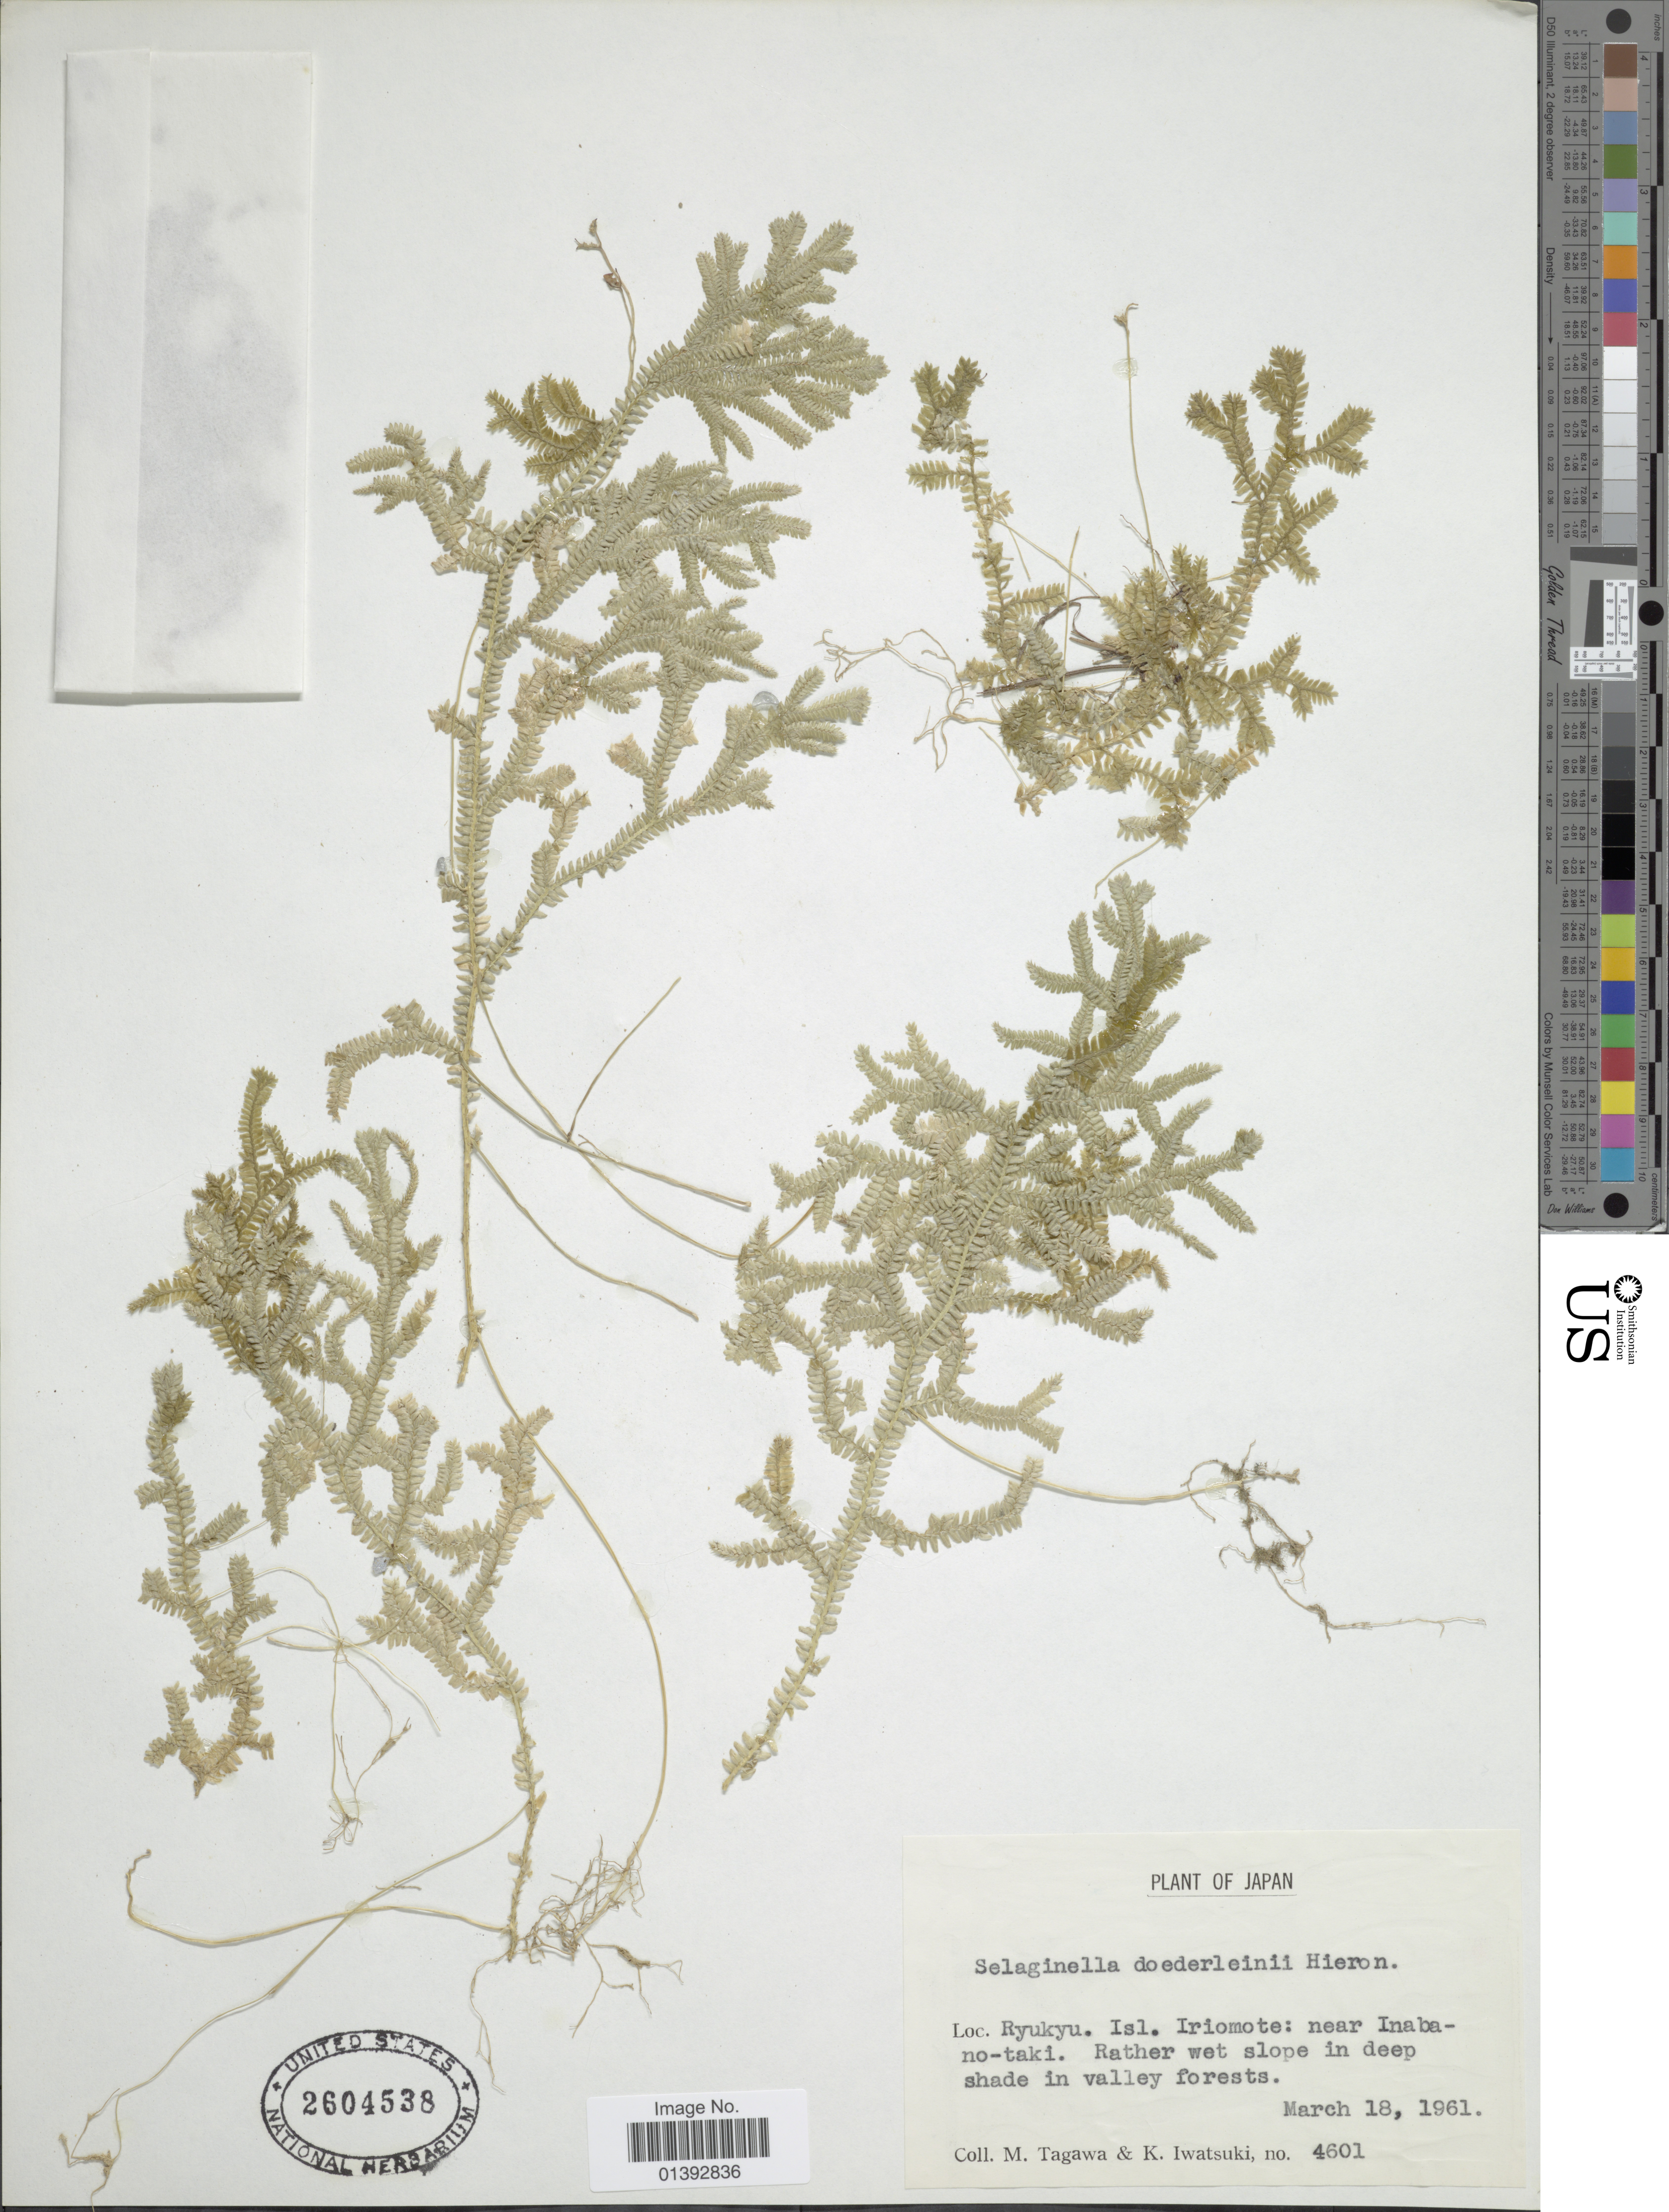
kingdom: Plantae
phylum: Tracheophyta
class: Lycopodiopsida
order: Selaginellales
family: Selaginellaceae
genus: Selaginella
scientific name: Selaginella doederleinii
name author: Hieron.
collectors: M. Tagawa & K. Iwatsuki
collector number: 4601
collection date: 1961-03-18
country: Japan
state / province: Okinawa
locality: Ryukyu. Isl. Iriomote: near Inabano-taki, rather wet slope in deep shade in valley forests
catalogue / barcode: US 2604538